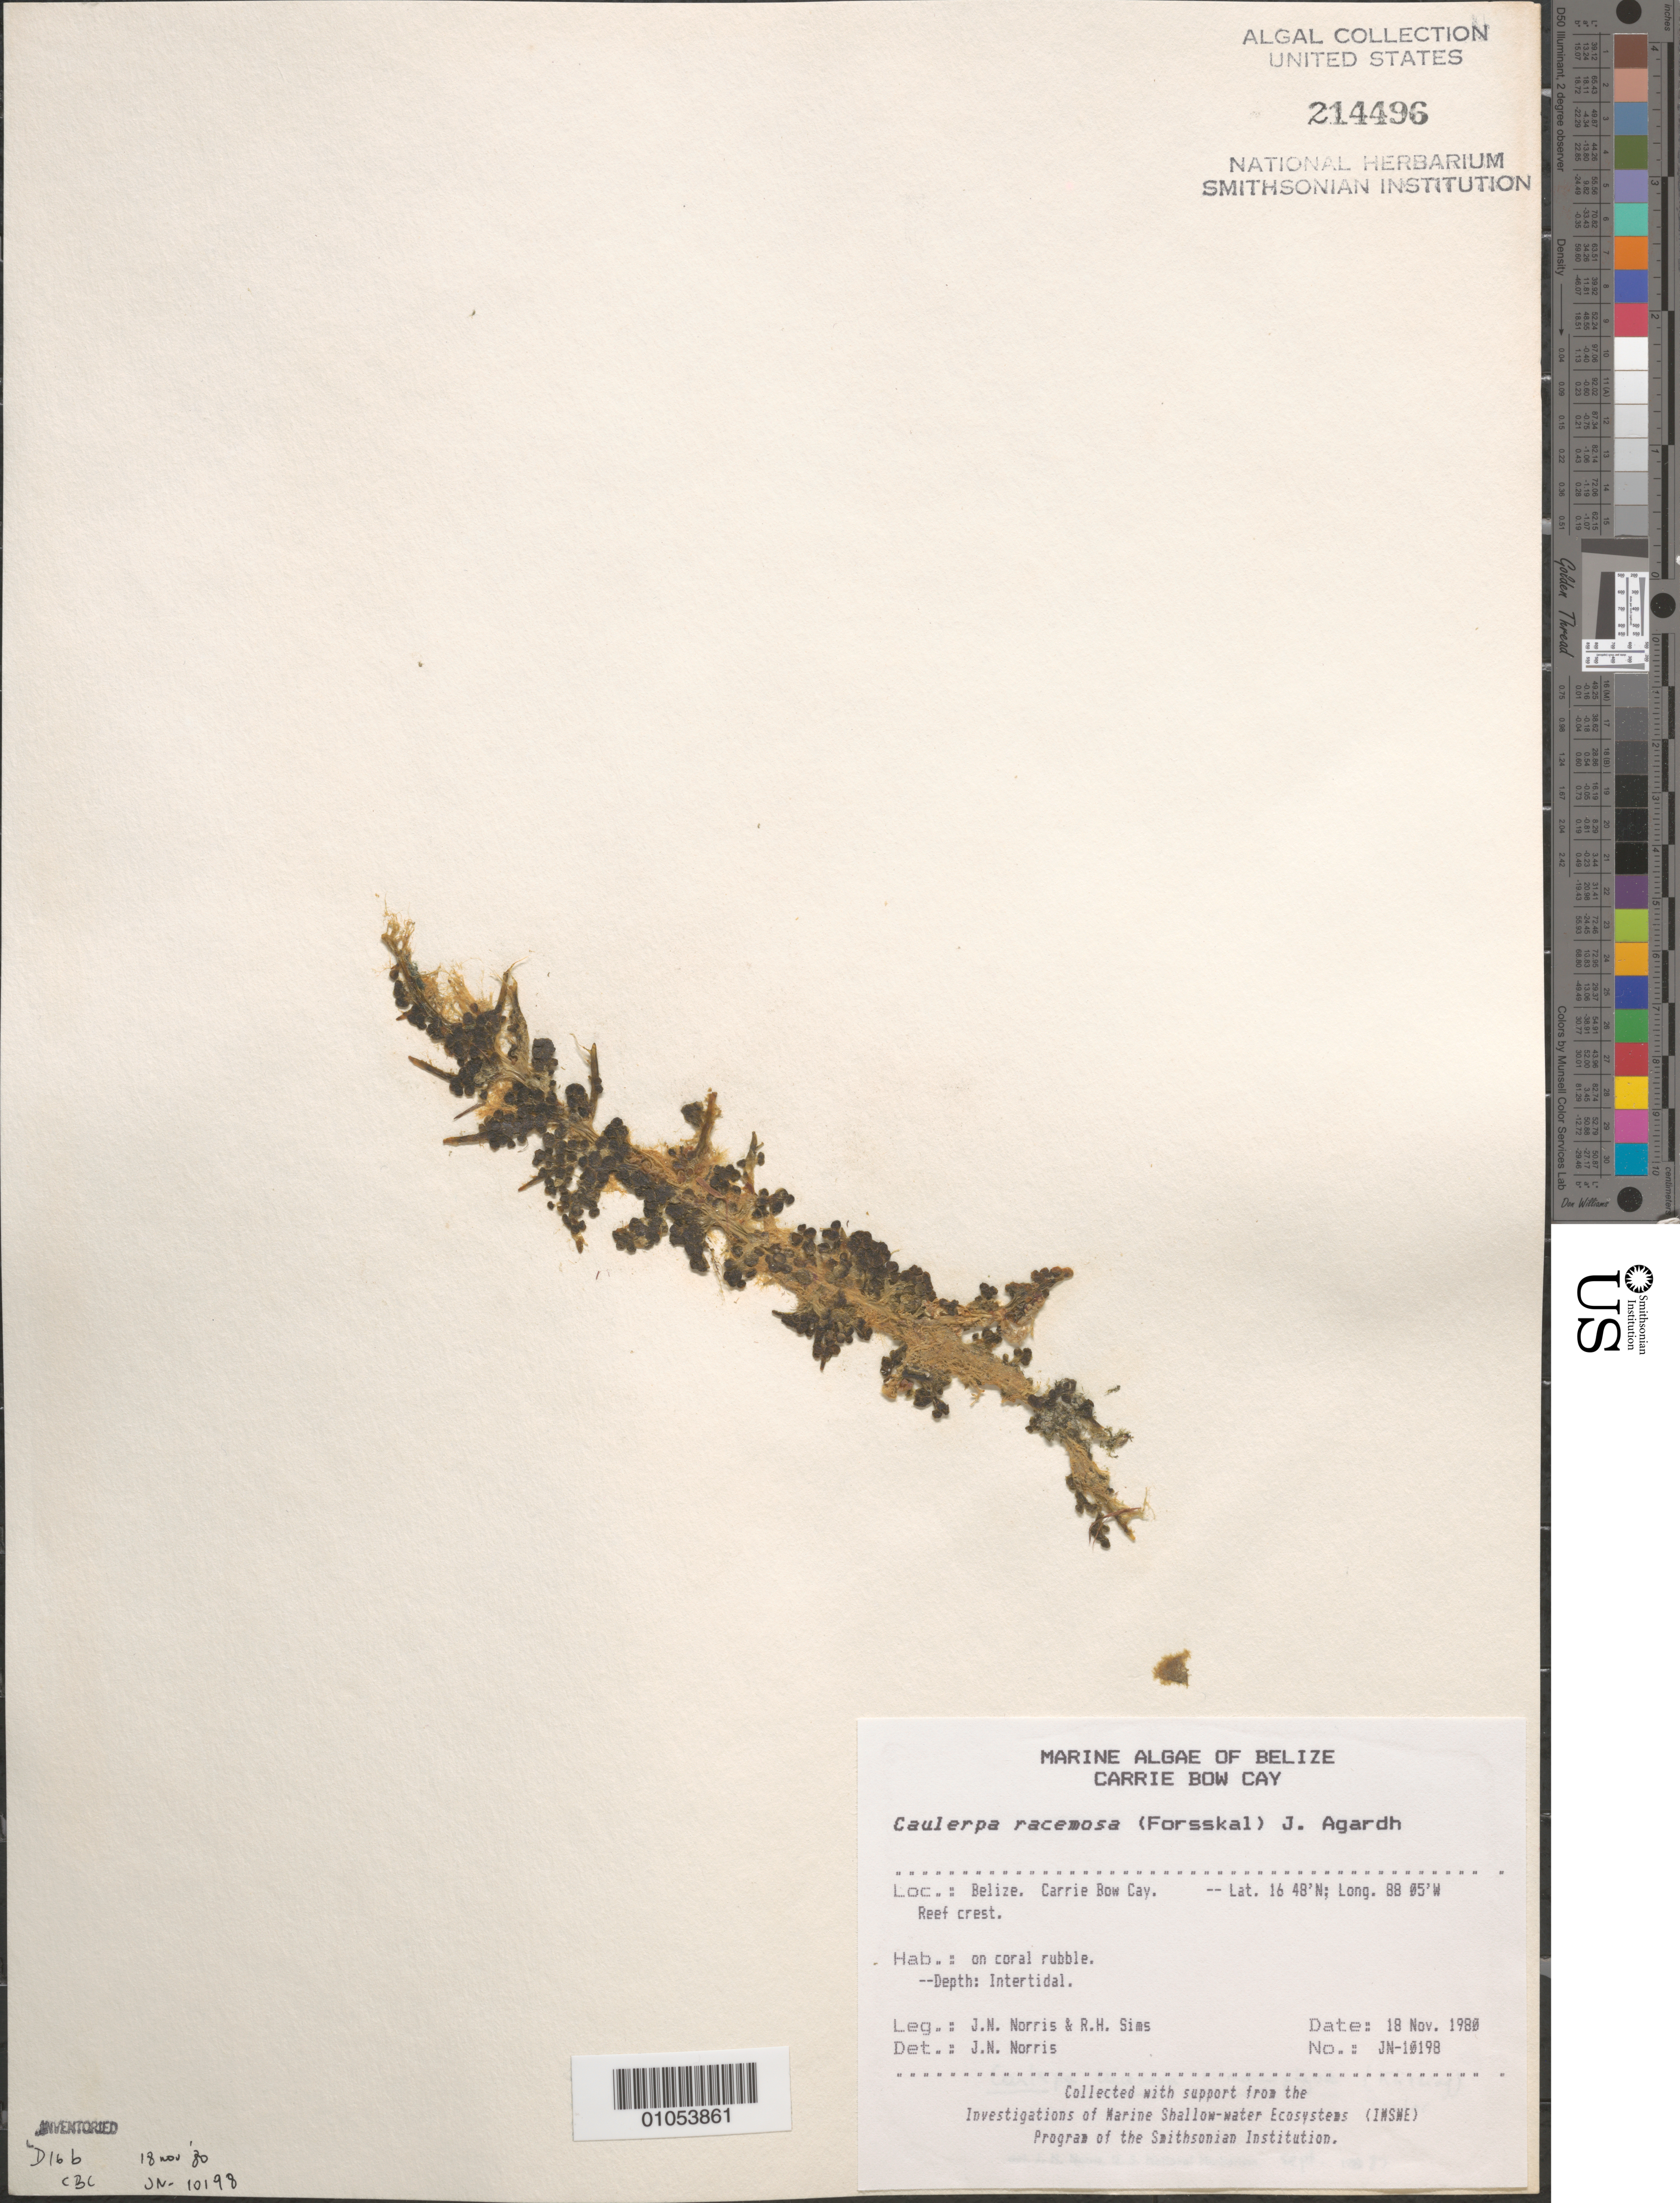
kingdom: Plantae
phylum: Chlorophyta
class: Ulvophyceae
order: Bryopsidales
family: Caulerpaceae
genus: Caulerpa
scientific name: Caulerpa racemosa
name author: (Forssk.) J. Agardh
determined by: Norris, James N.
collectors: J. N. Norris & R. H. Sims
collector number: JN-10198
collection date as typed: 18 Nov 1980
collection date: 1980-11-18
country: Belize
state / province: Stann Creek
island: Carrie Bow Cay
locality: Reef crest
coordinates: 16 48'N, 88 05'W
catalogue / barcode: US 214496